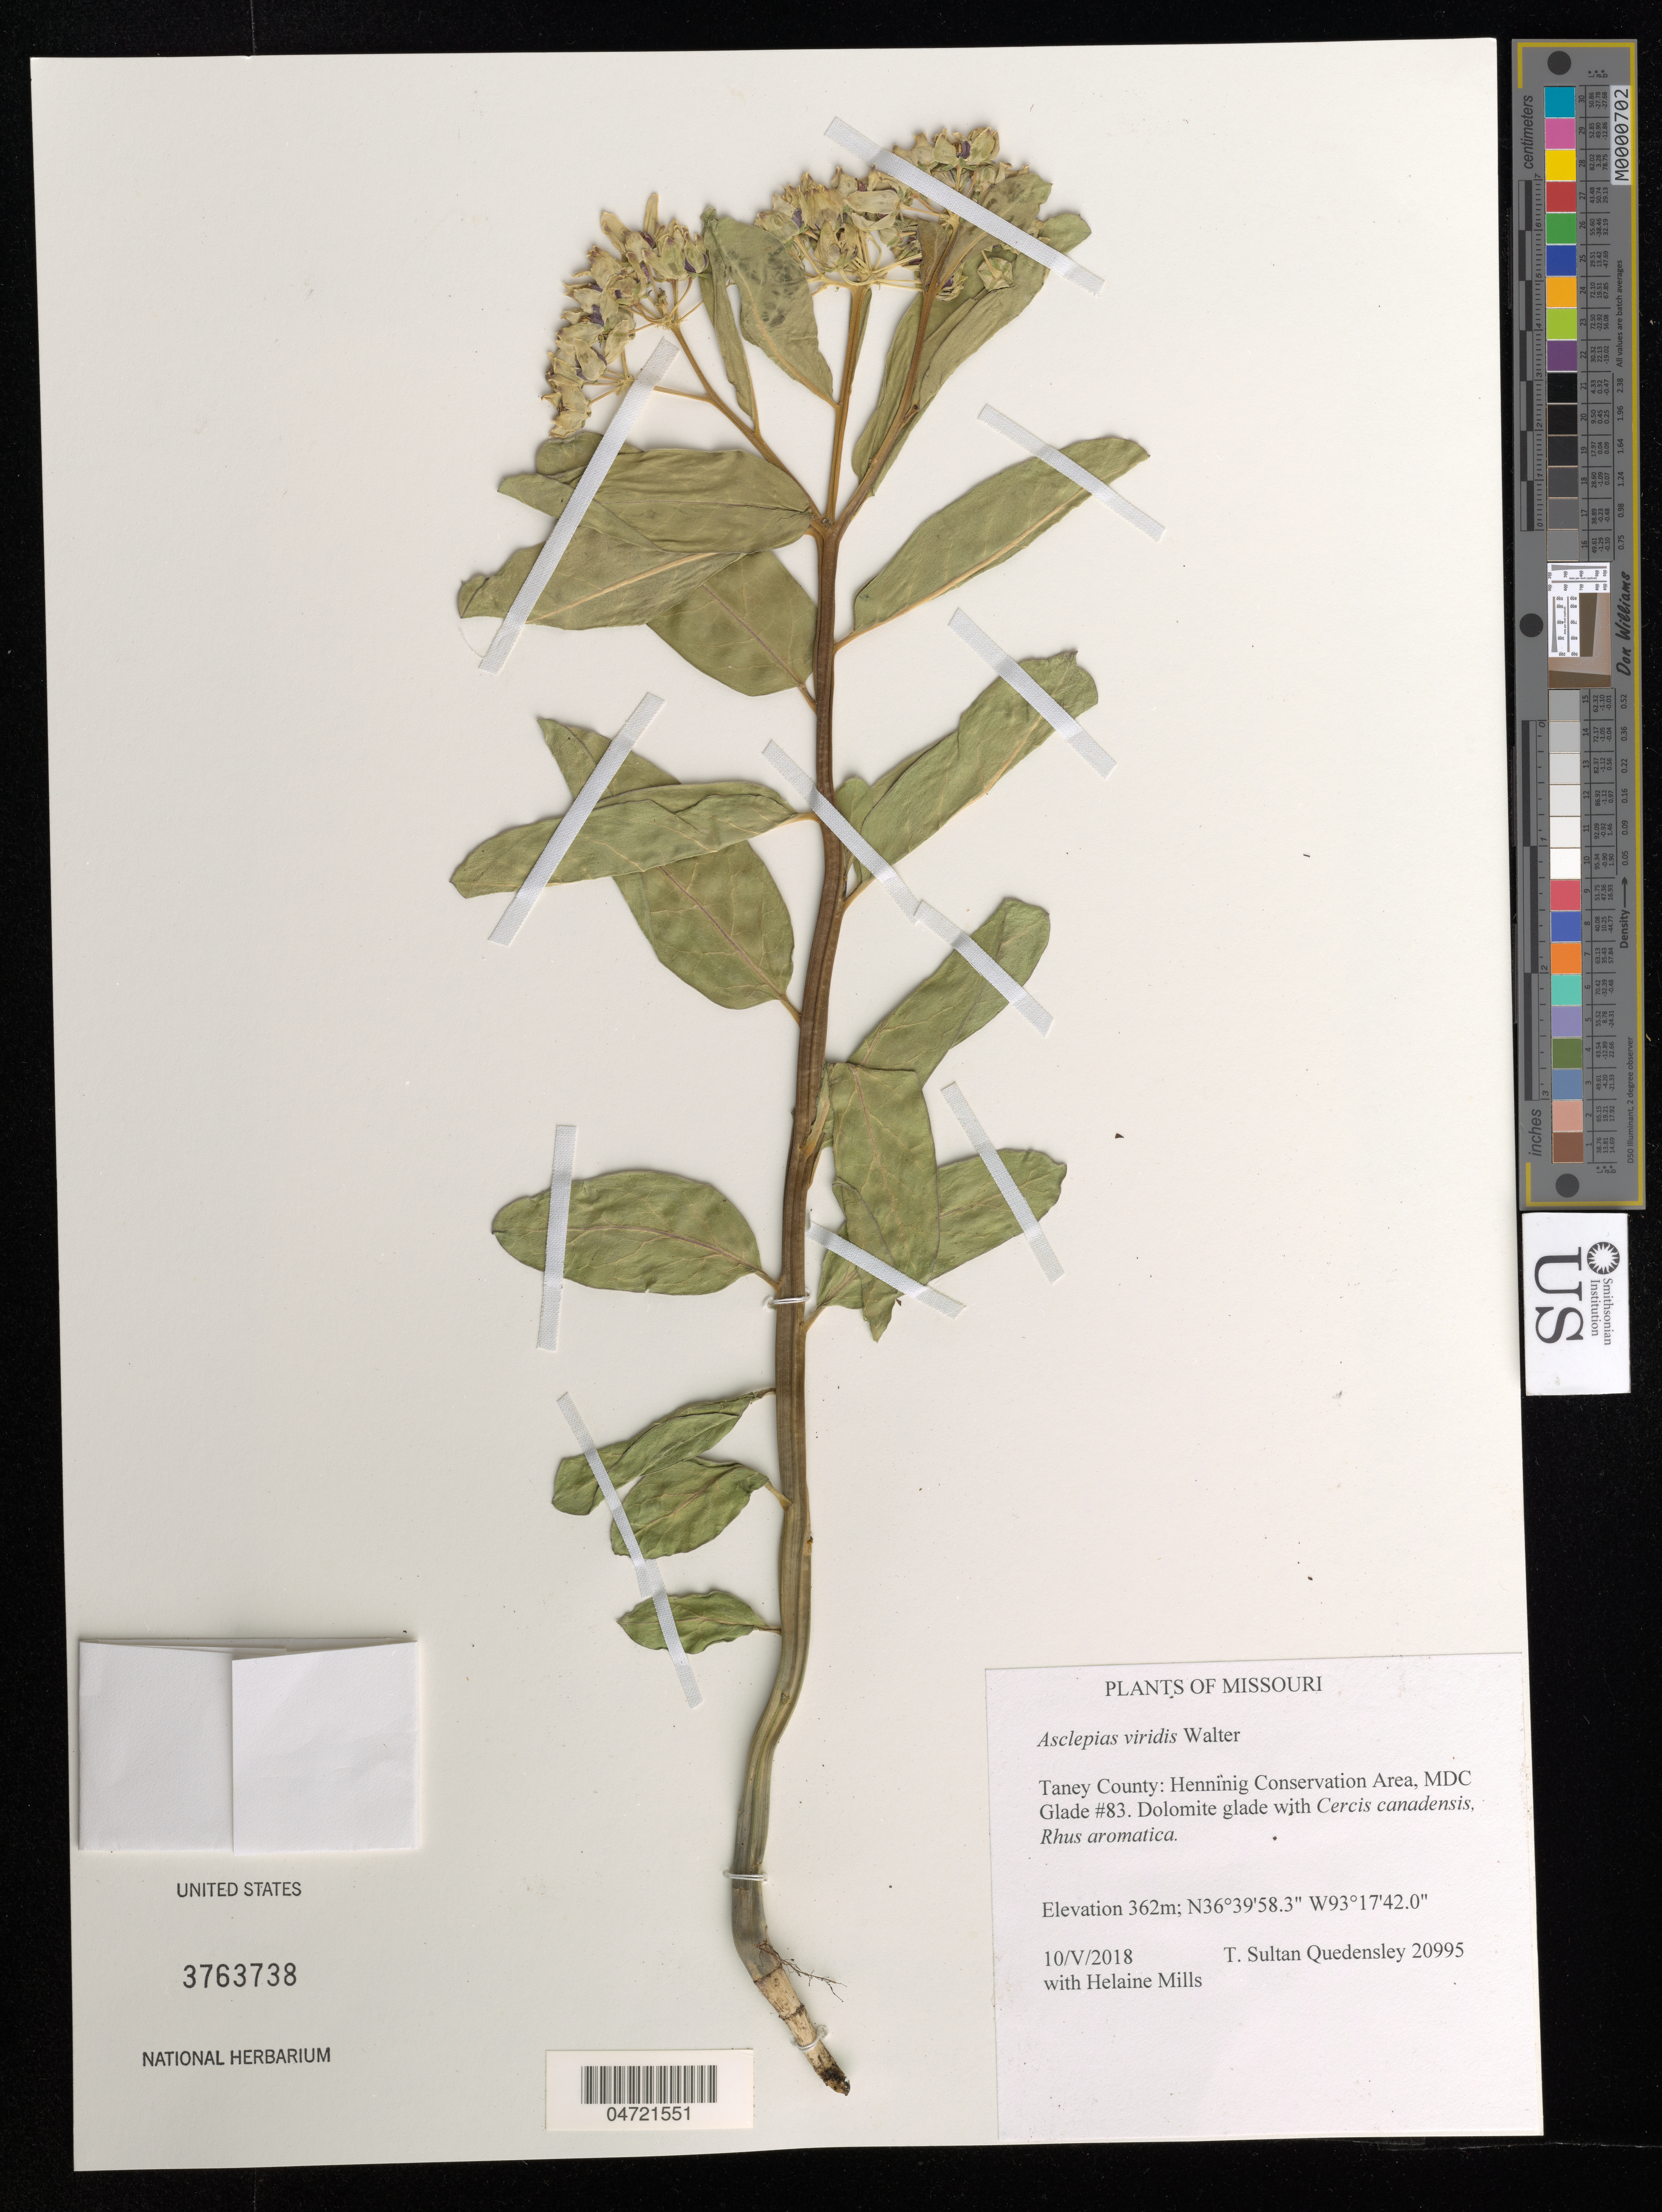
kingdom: Plantae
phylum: Tracheophyta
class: Magnoliopsida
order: Gentianales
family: Apocynaceae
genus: Asclepias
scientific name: Asclepias viridis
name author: Walter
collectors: T. S. Quedensley & H. Mills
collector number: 20995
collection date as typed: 10 May 2018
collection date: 2018-05-10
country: United States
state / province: Missouri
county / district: Taney County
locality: Henninig Conservation Area, MDC Glade #83.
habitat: Dolomite glade.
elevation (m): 362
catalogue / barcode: US 3763738